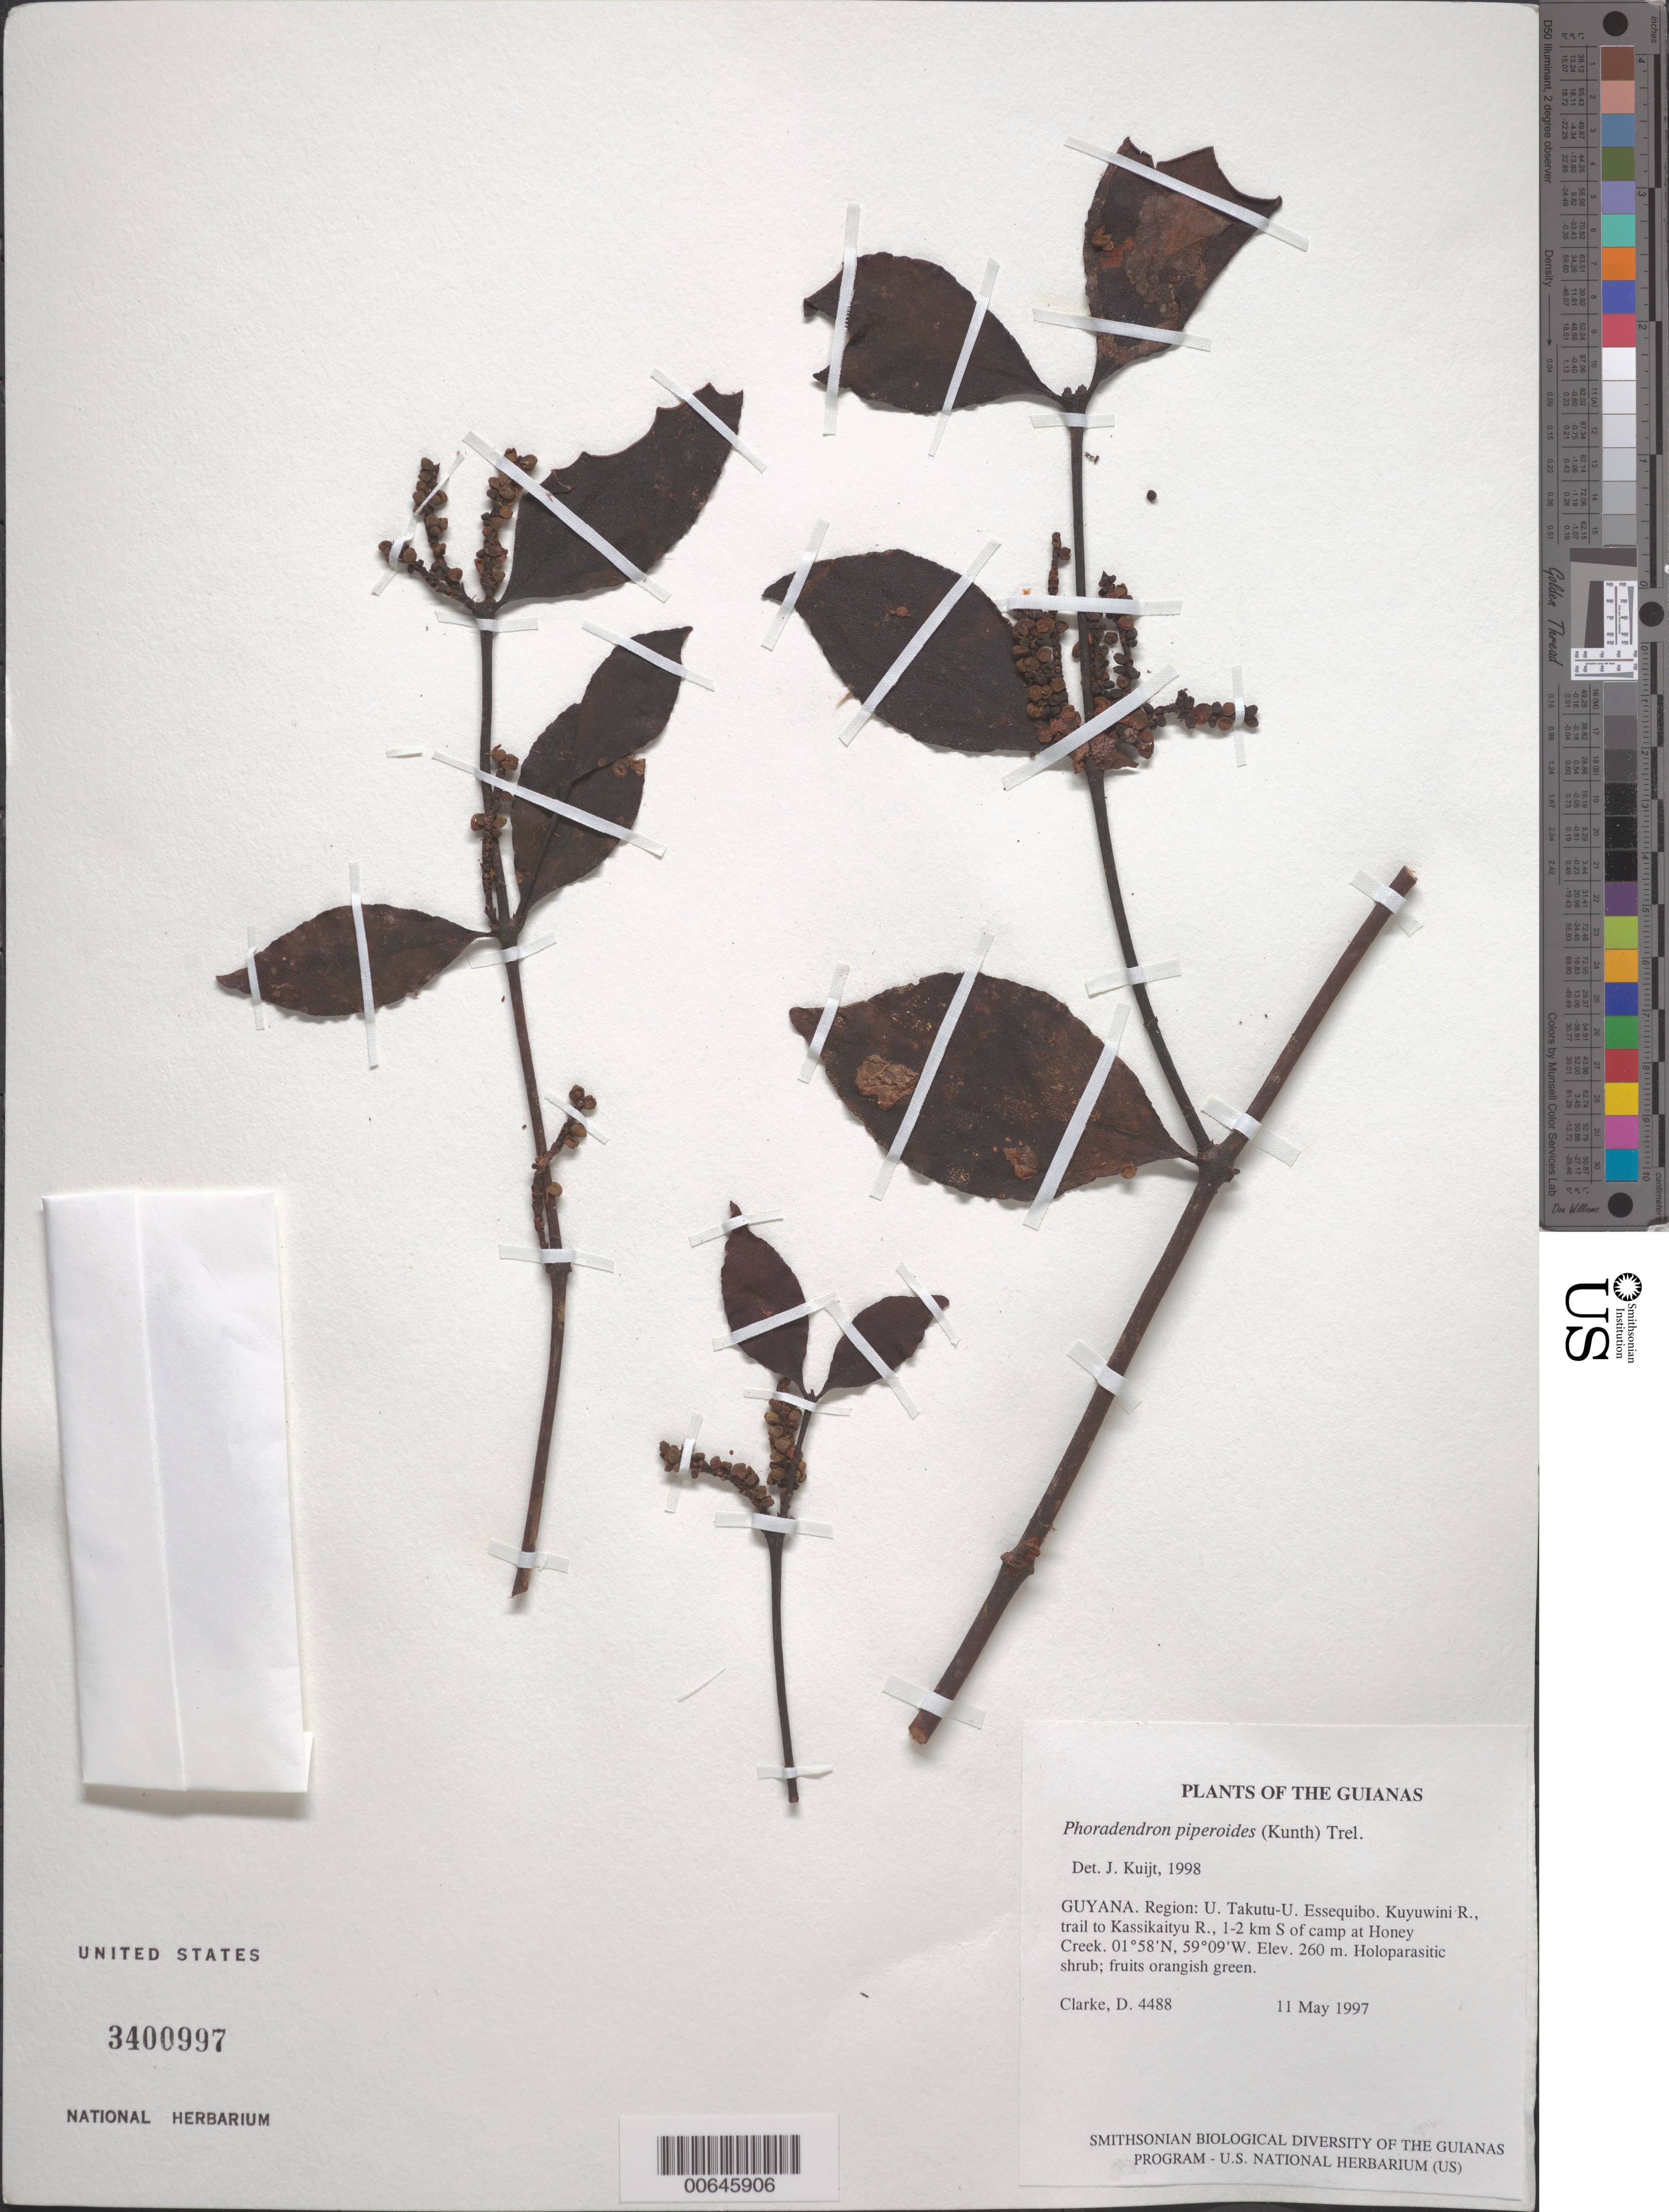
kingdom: Plantae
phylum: Tracheophyta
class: Magnoliopsida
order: Santalales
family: Viscaceae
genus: Phoradendron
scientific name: Phoradendron piperoides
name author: (Kunth) Trel.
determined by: Kuijt, Job, (CANADA)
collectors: H. D. Clarke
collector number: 4488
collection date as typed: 11 May 1997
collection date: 1997-05-11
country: Guyana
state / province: U. Takutu-U. Essequibo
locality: Kuyuwini R., trail to Kassikaityu R., 1-2 km S of camp at Honey Creek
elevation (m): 260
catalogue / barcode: US 3400997